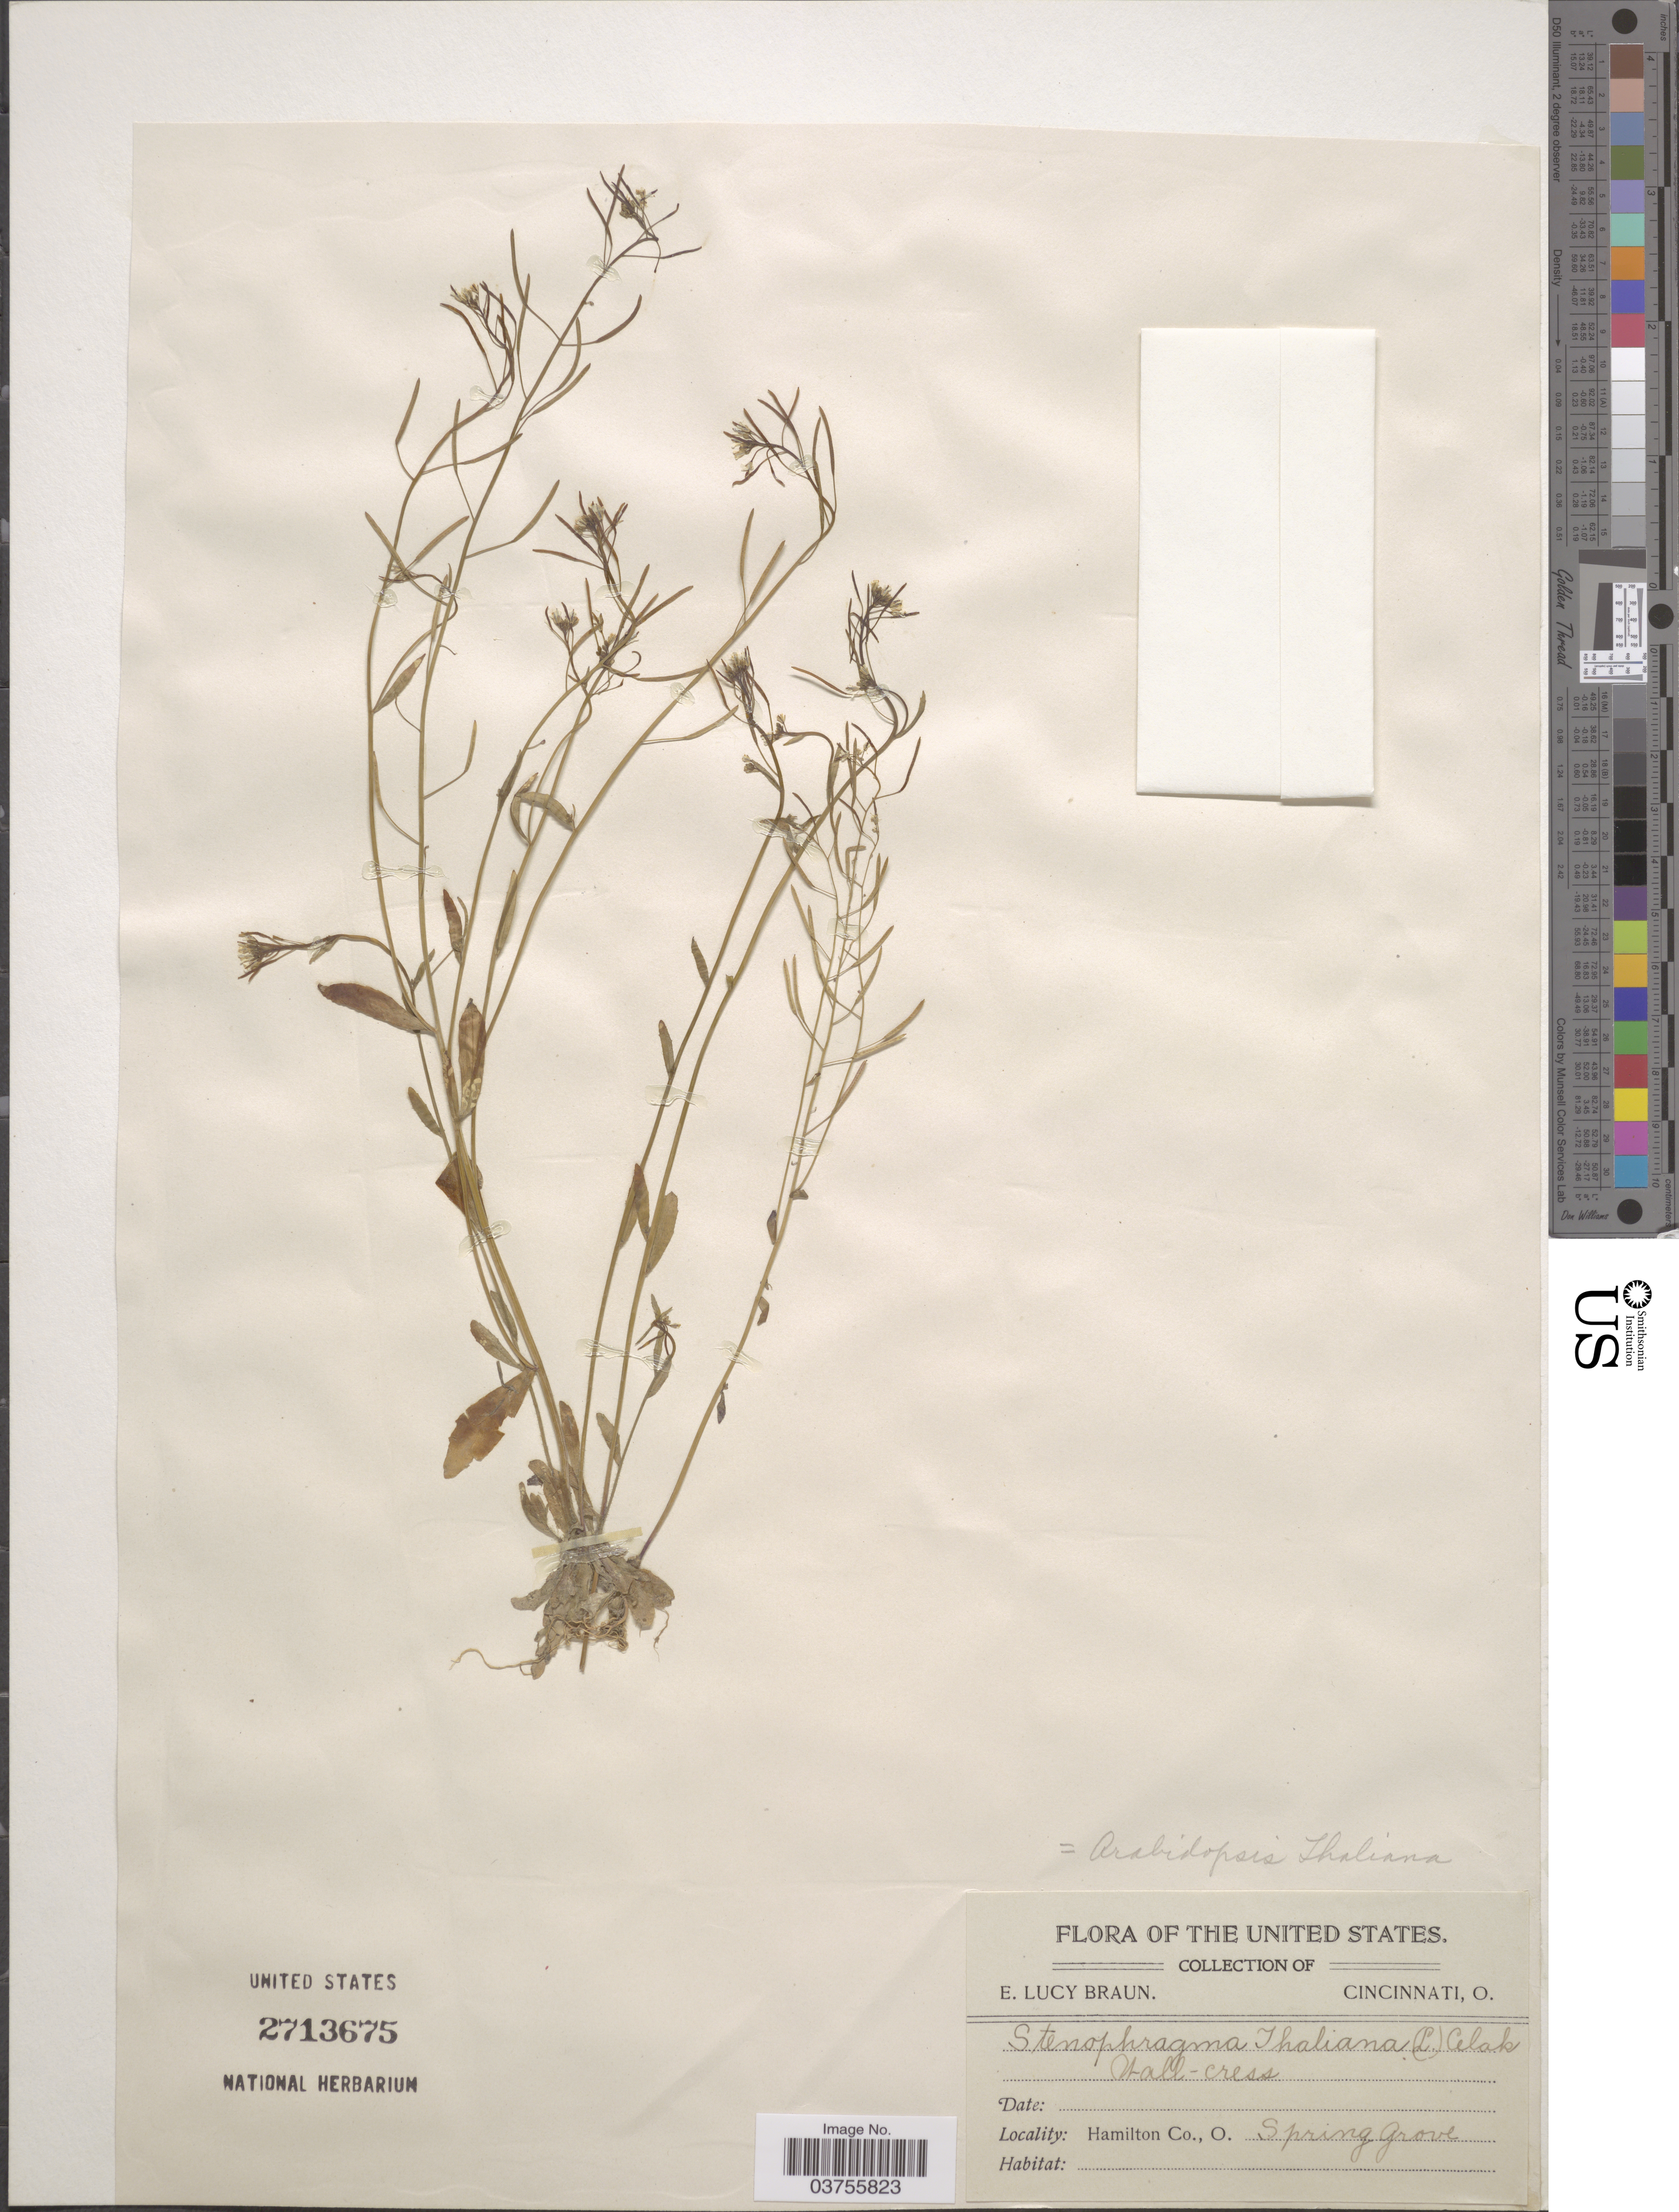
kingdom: Plantae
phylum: Tracheophyta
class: Magnoliopsida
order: Brassicales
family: Brassicaceae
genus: Arabidopsis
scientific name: Arabidopsis thaliana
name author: (L.) Heynh.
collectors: E. L. Braun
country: United States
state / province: Ohio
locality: Hamilton Co. Spring Grove.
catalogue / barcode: US 2713675